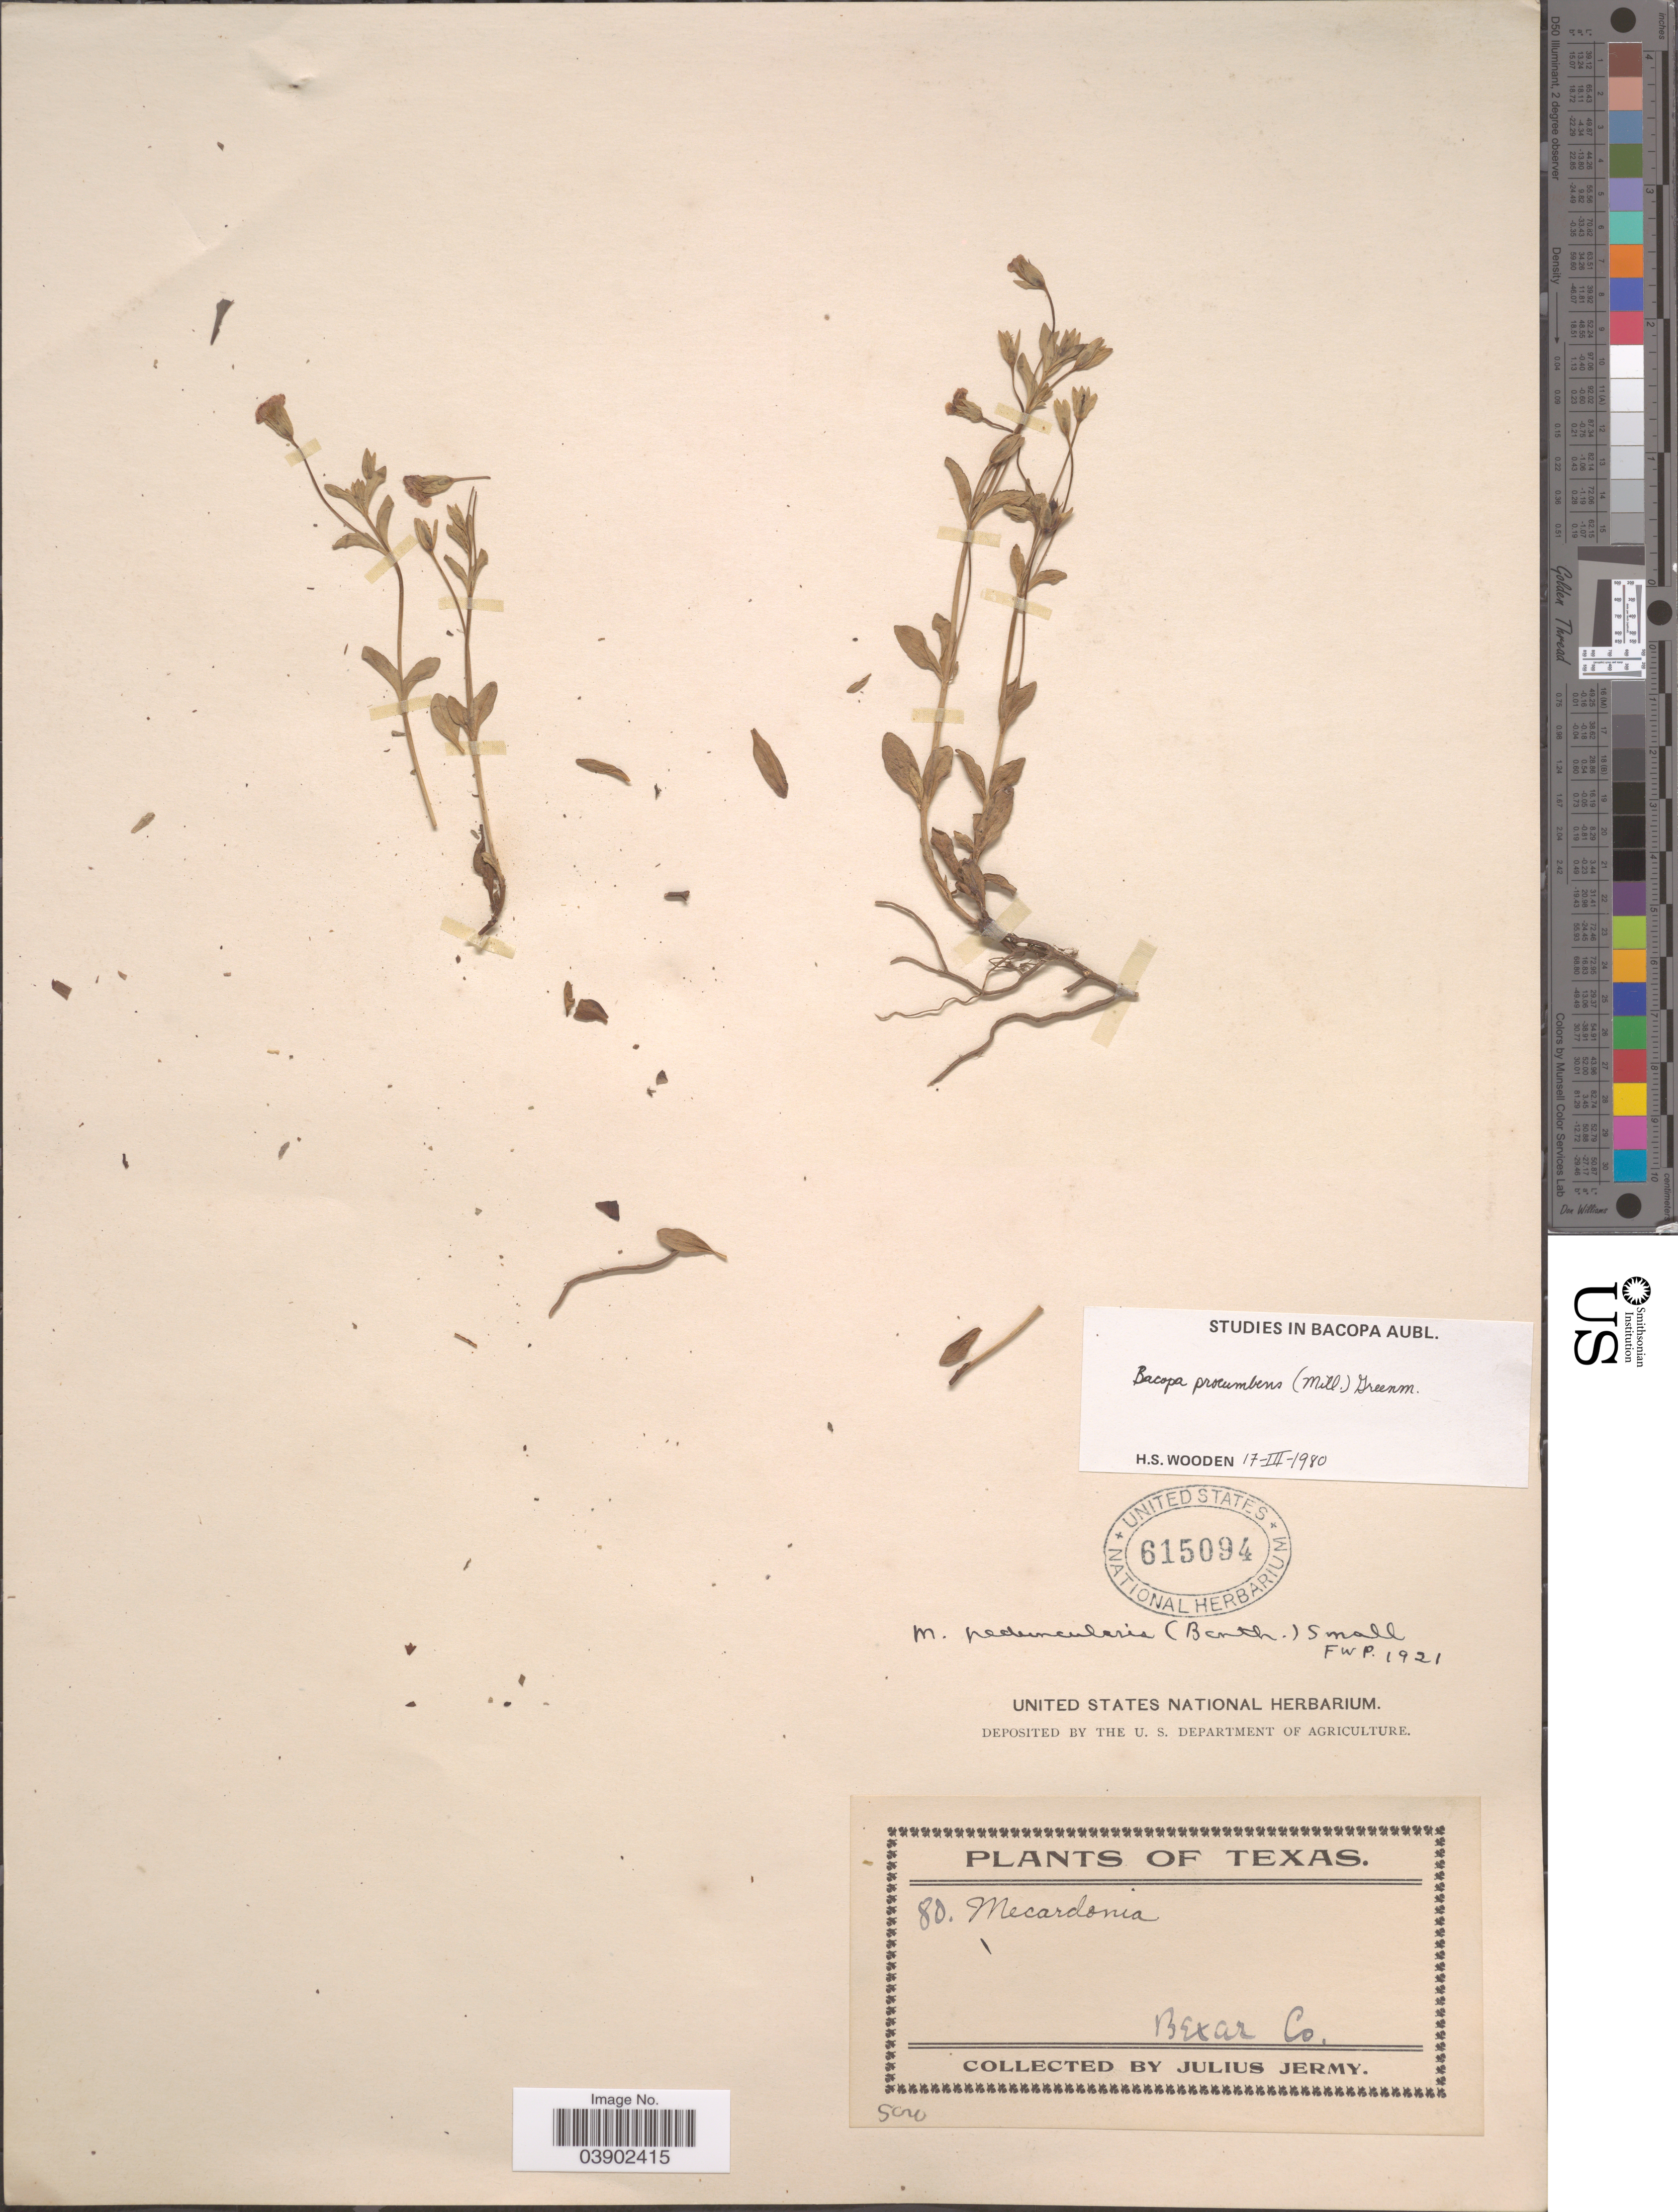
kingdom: Plantae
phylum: Tracheophyta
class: Magnoliopsida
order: Lamiales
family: Plantaginaceae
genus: Mecardonia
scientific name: Mecardonia procumbens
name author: (Mill.) Small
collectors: J. Jermy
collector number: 80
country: United States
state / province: Texas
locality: Bexar Co.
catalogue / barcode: US 615094